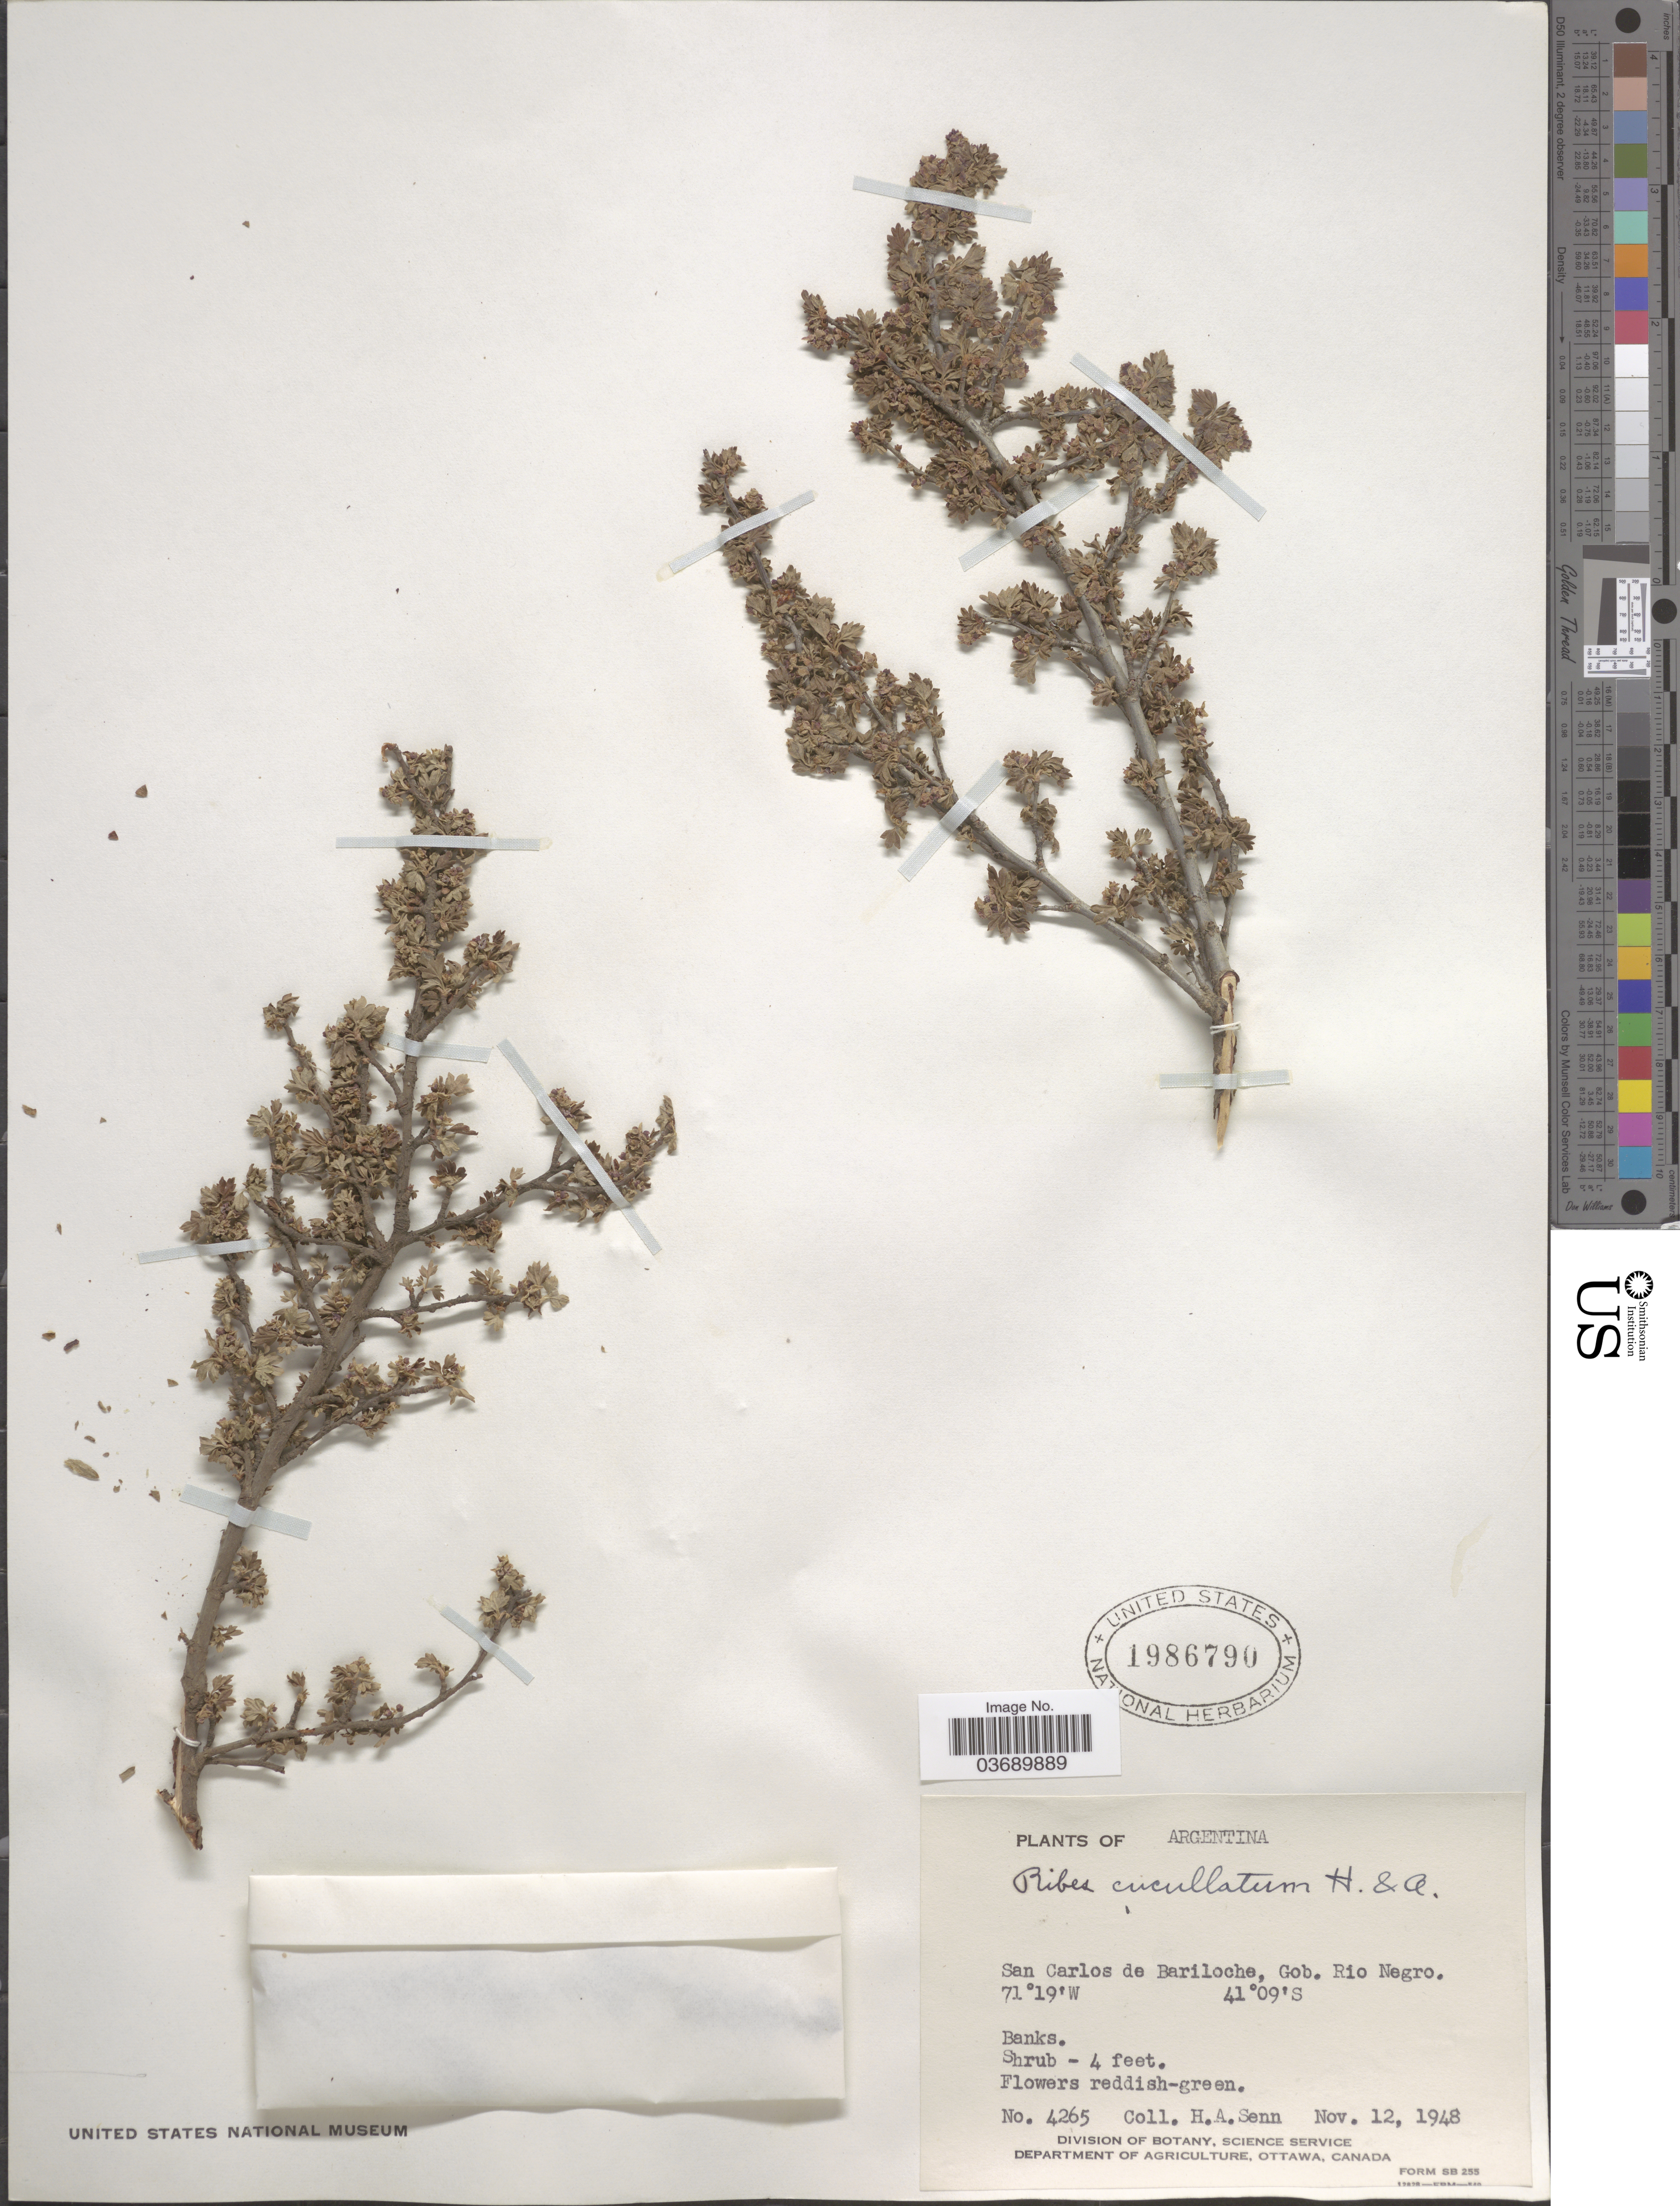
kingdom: Plantae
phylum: Tracheophyta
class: Magnoliopsida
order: Saxifragales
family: Grossulariaceae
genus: Ribes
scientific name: Ribes cucullatum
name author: Hook. & Arn.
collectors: H. Senn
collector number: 4265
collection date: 1948-11-12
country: Argentina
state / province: Rio Negro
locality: San Carlos de Bariloche, Gob. Rio Negro.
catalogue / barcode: US 1986790